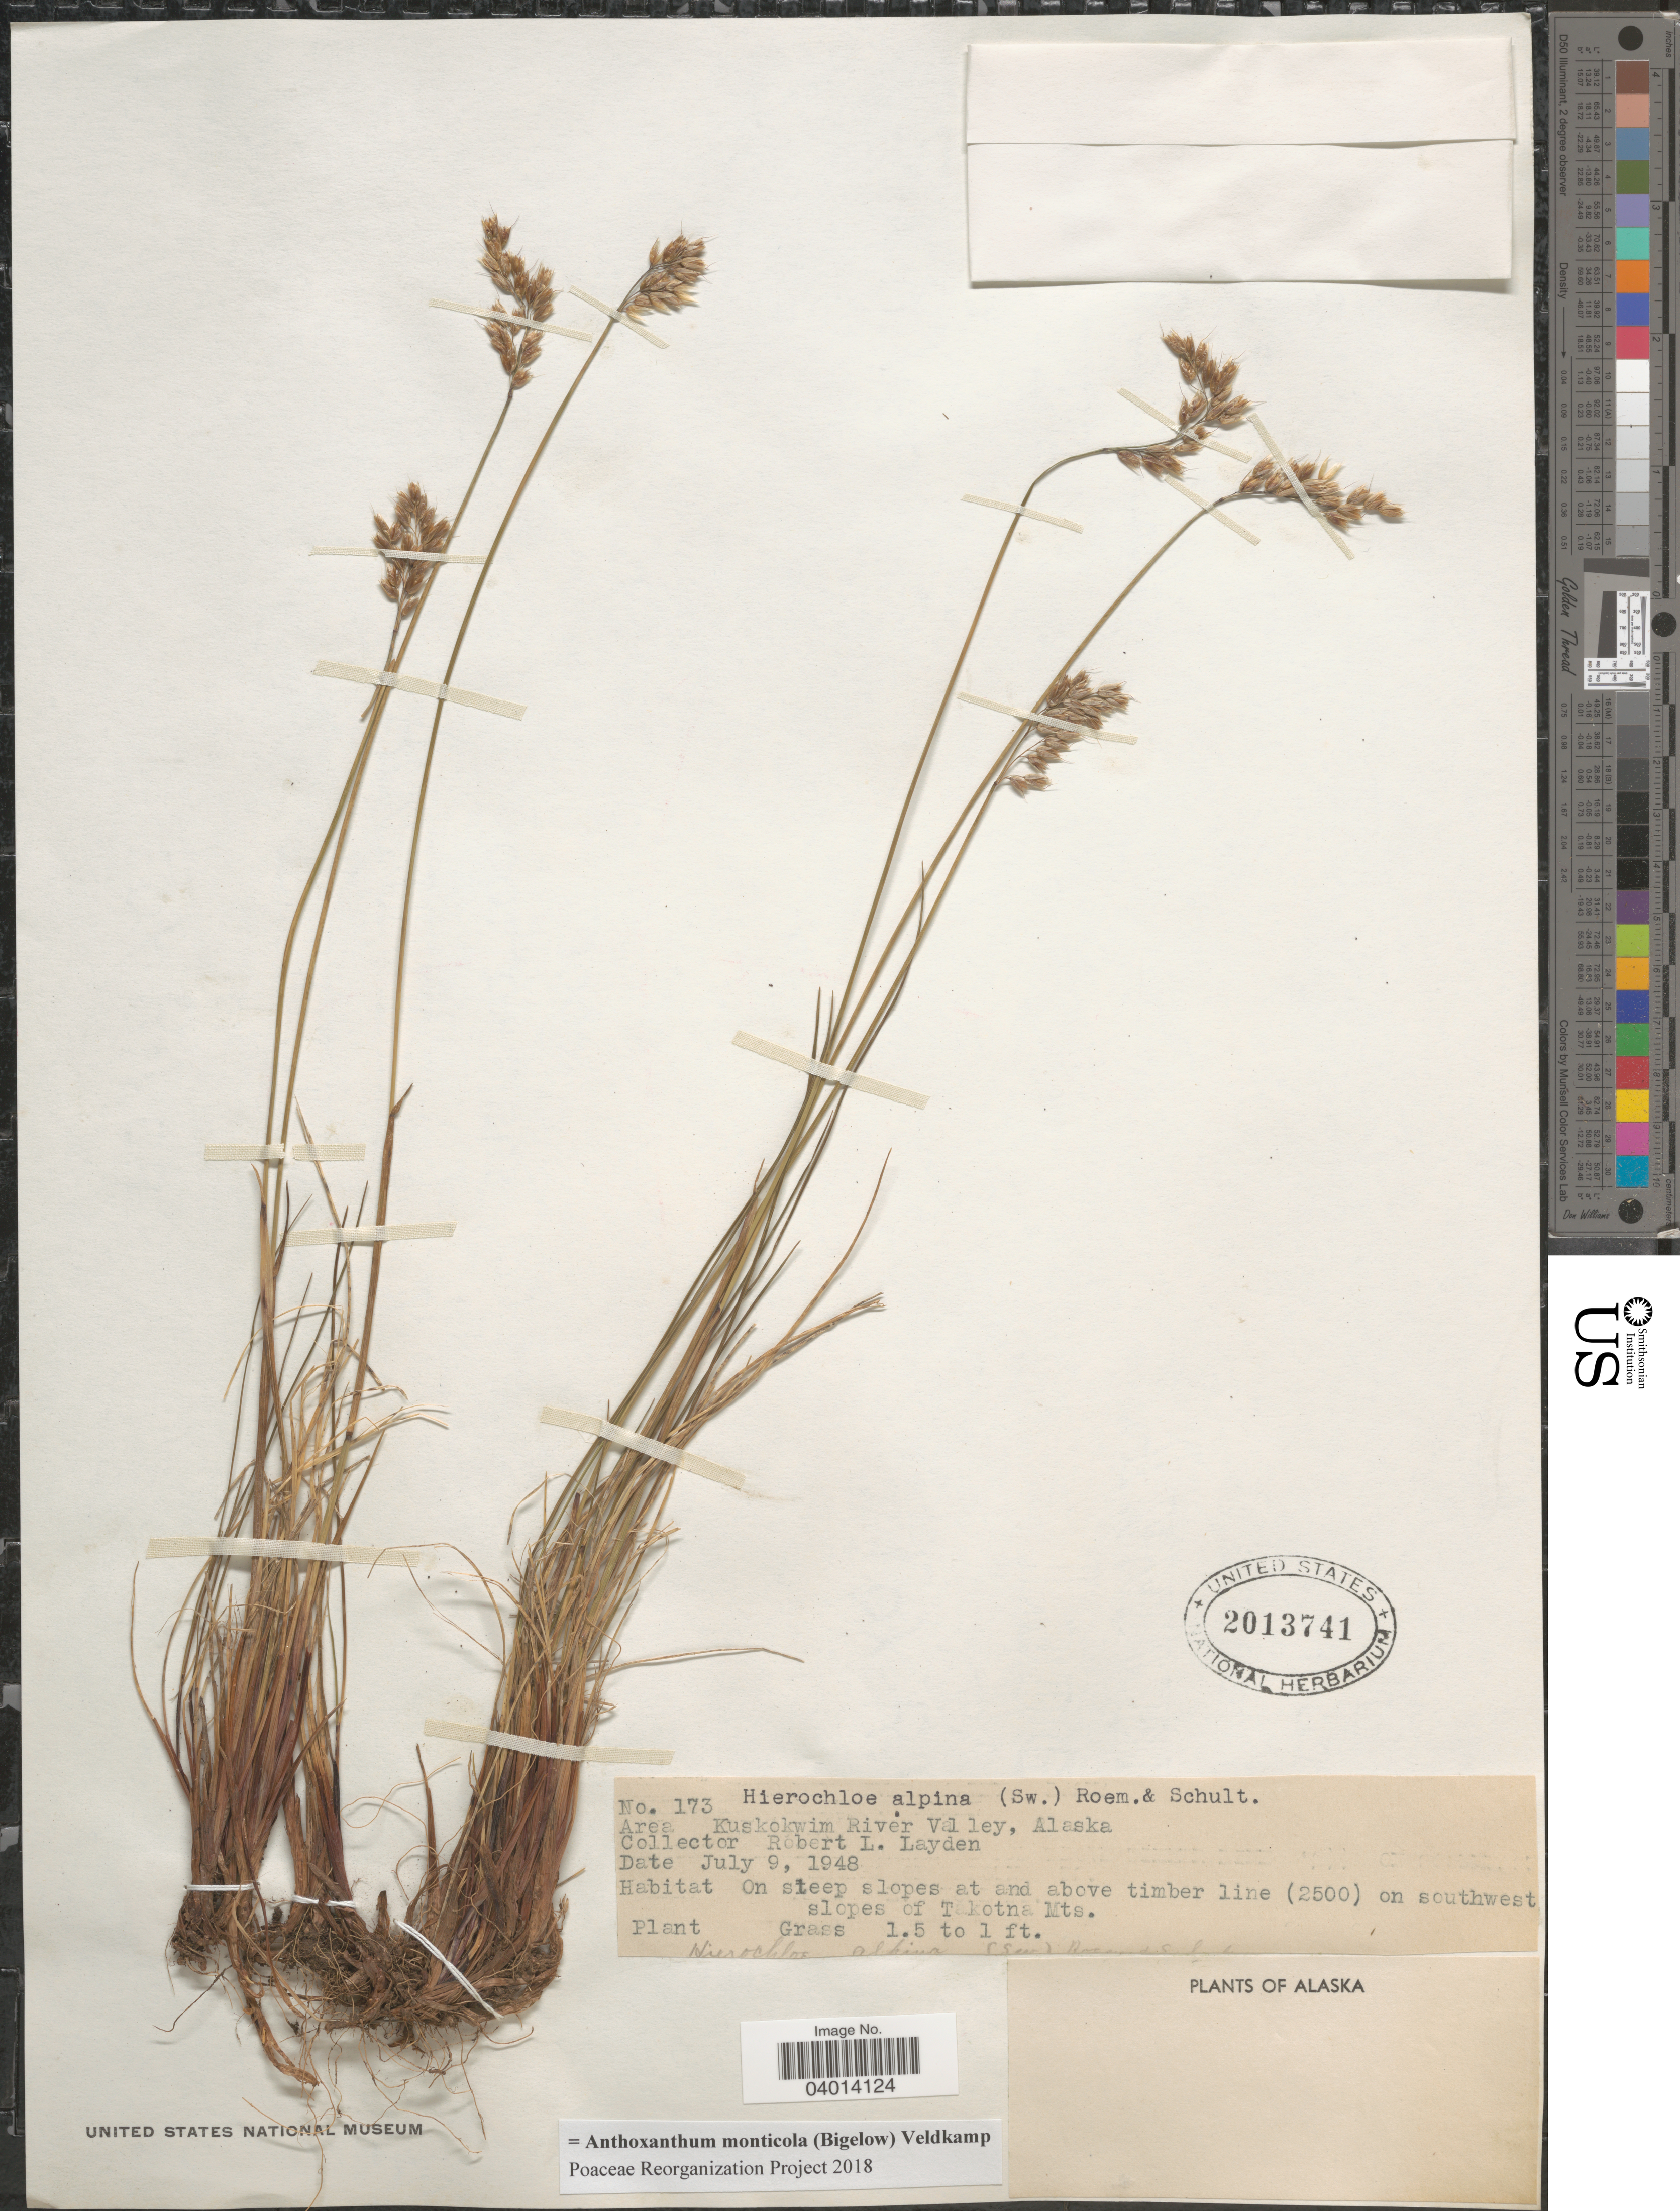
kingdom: Plantae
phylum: Tracheophyta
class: Liliopsida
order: Poales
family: Poaceae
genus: Anthoxanthum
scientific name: Anthoxanthum monticola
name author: (Bigelow) Veldkamp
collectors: R. Layden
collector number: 173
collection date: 1948-07-09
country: United States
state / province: Alaska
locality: Kuskokwim River Valley. On steep slopes at and above timber line on southwest slopes of Takotna Mts.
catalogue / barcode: US 2013741